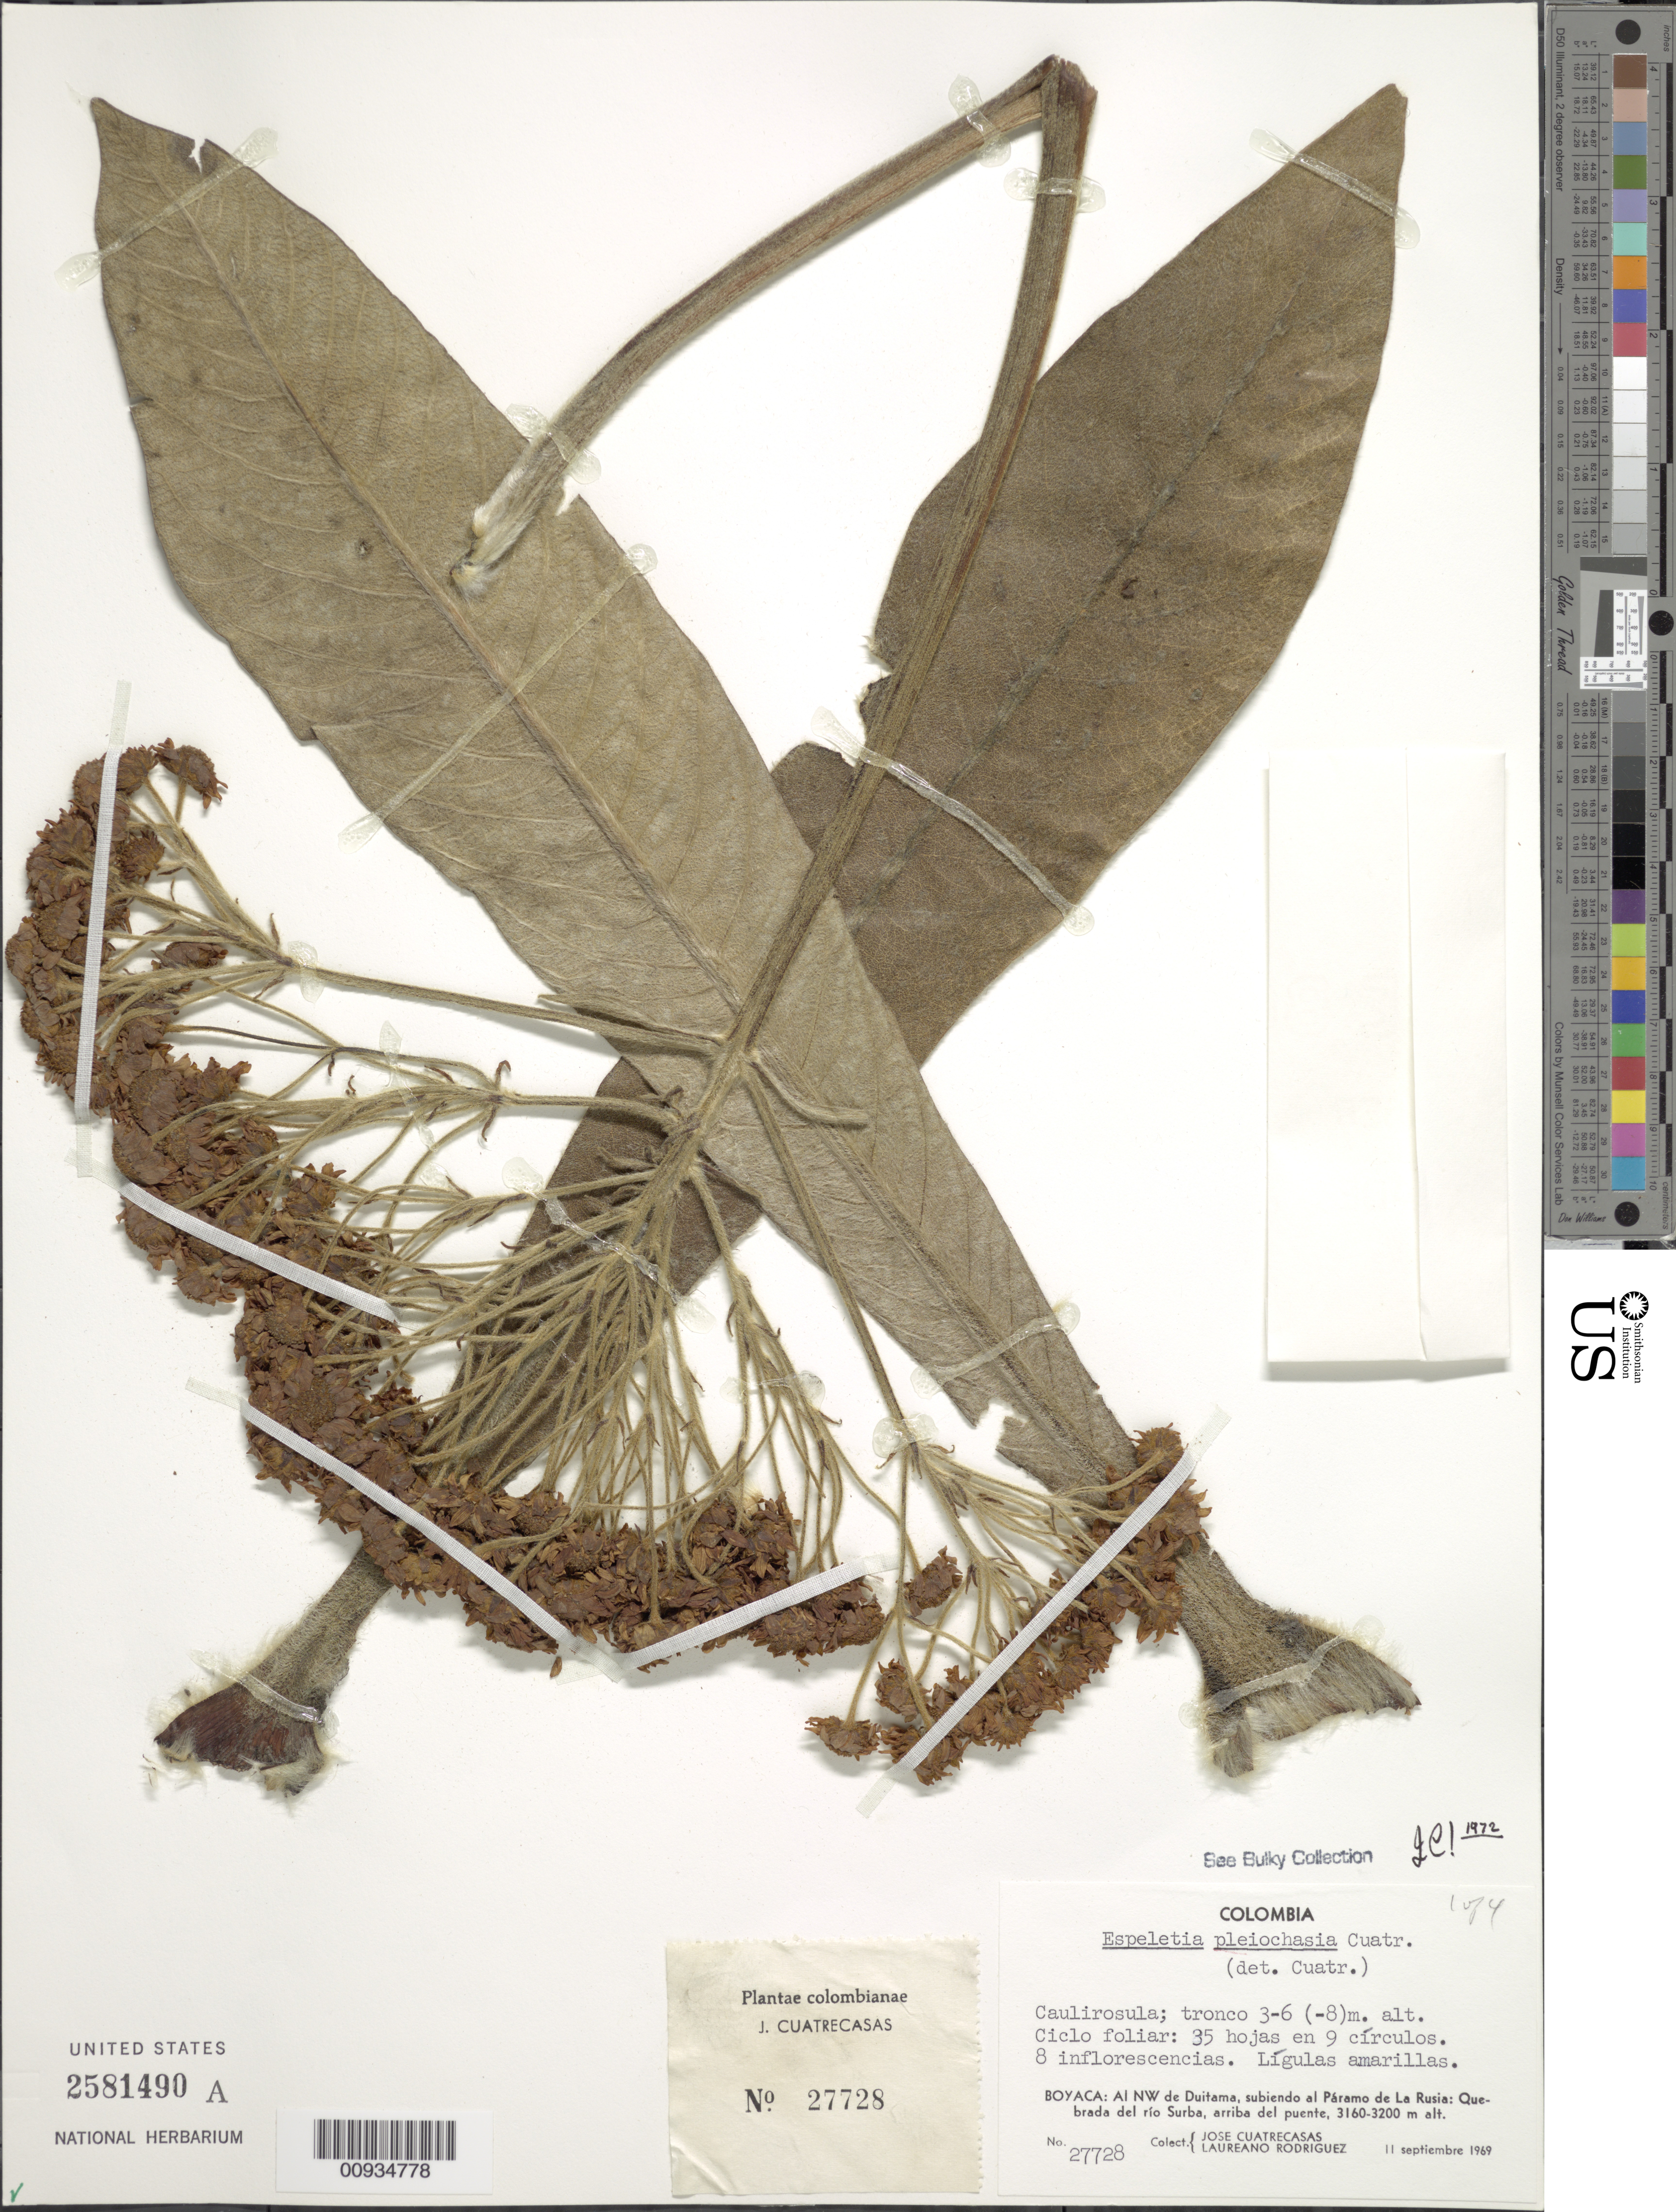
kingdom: Plantae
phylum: Tracheophyta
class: Magnoliopsida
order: Asterales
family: Asteraceae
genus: Espeletiopsis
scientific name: Espeletiopsis pleiochasia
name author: (Cuatrec.) Cuatrec.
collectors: J. Cuatrecasas & L. Rodriguez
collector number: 27728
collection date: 1969-09-11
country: Colombia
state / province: Boyacá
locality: Páramo de la Rusia. Al NW de Duitama, subiendo al P. de la Rusia; Quebrada del Río Surba, arriba del puente.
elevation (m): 3160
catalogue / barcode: US 2581490A